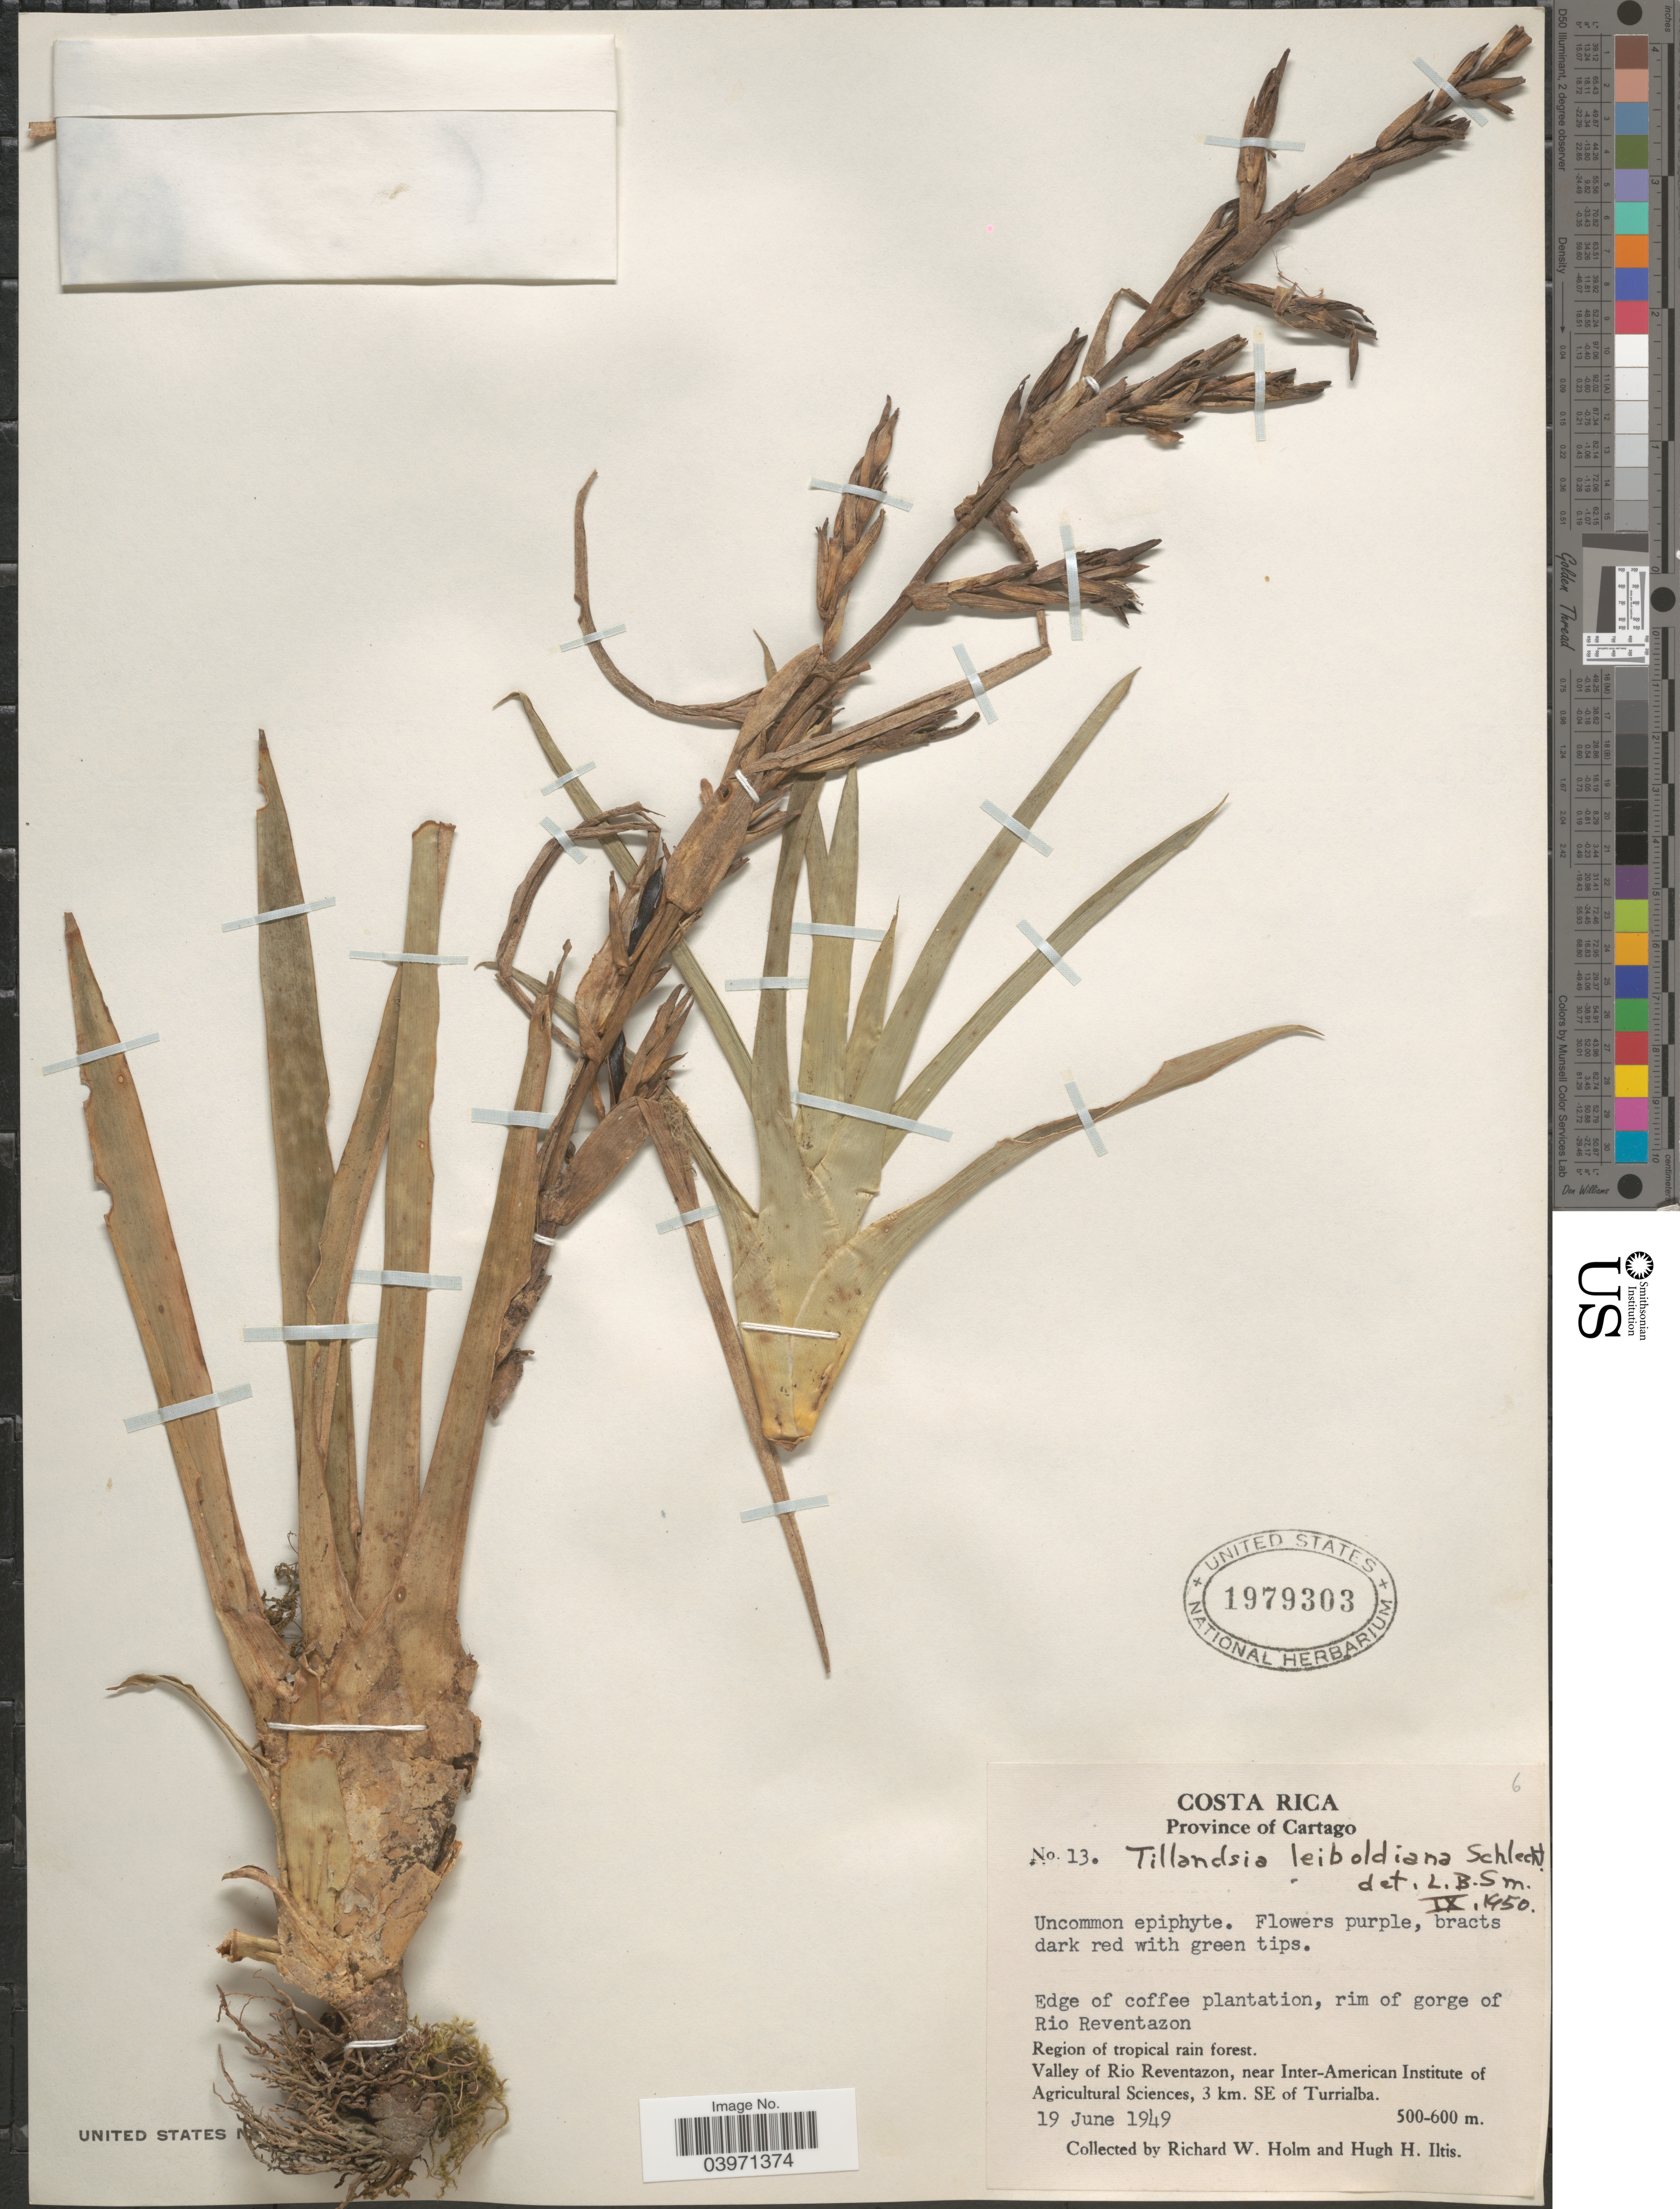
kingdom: Plantae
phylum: Tracheophyta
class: Liliopsida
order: Poales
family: Bromeliaceae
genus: Tillandsia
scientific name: Tillandsia leiboldiana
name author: Schltdl.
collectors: R. W. Holm & H. Iltis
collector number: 13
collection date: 1949-06-19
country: Costa Rica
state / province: Cartago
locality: Edge of coffee plantation, rim of gorge of Rio Reventazon. Region of tropical rain forest. Valley of Rio Reventazon, near Inter-American Institute of Agricultural Sciences, 3 km. SE of Turrialba.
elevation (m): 500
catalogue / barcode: US 1979303